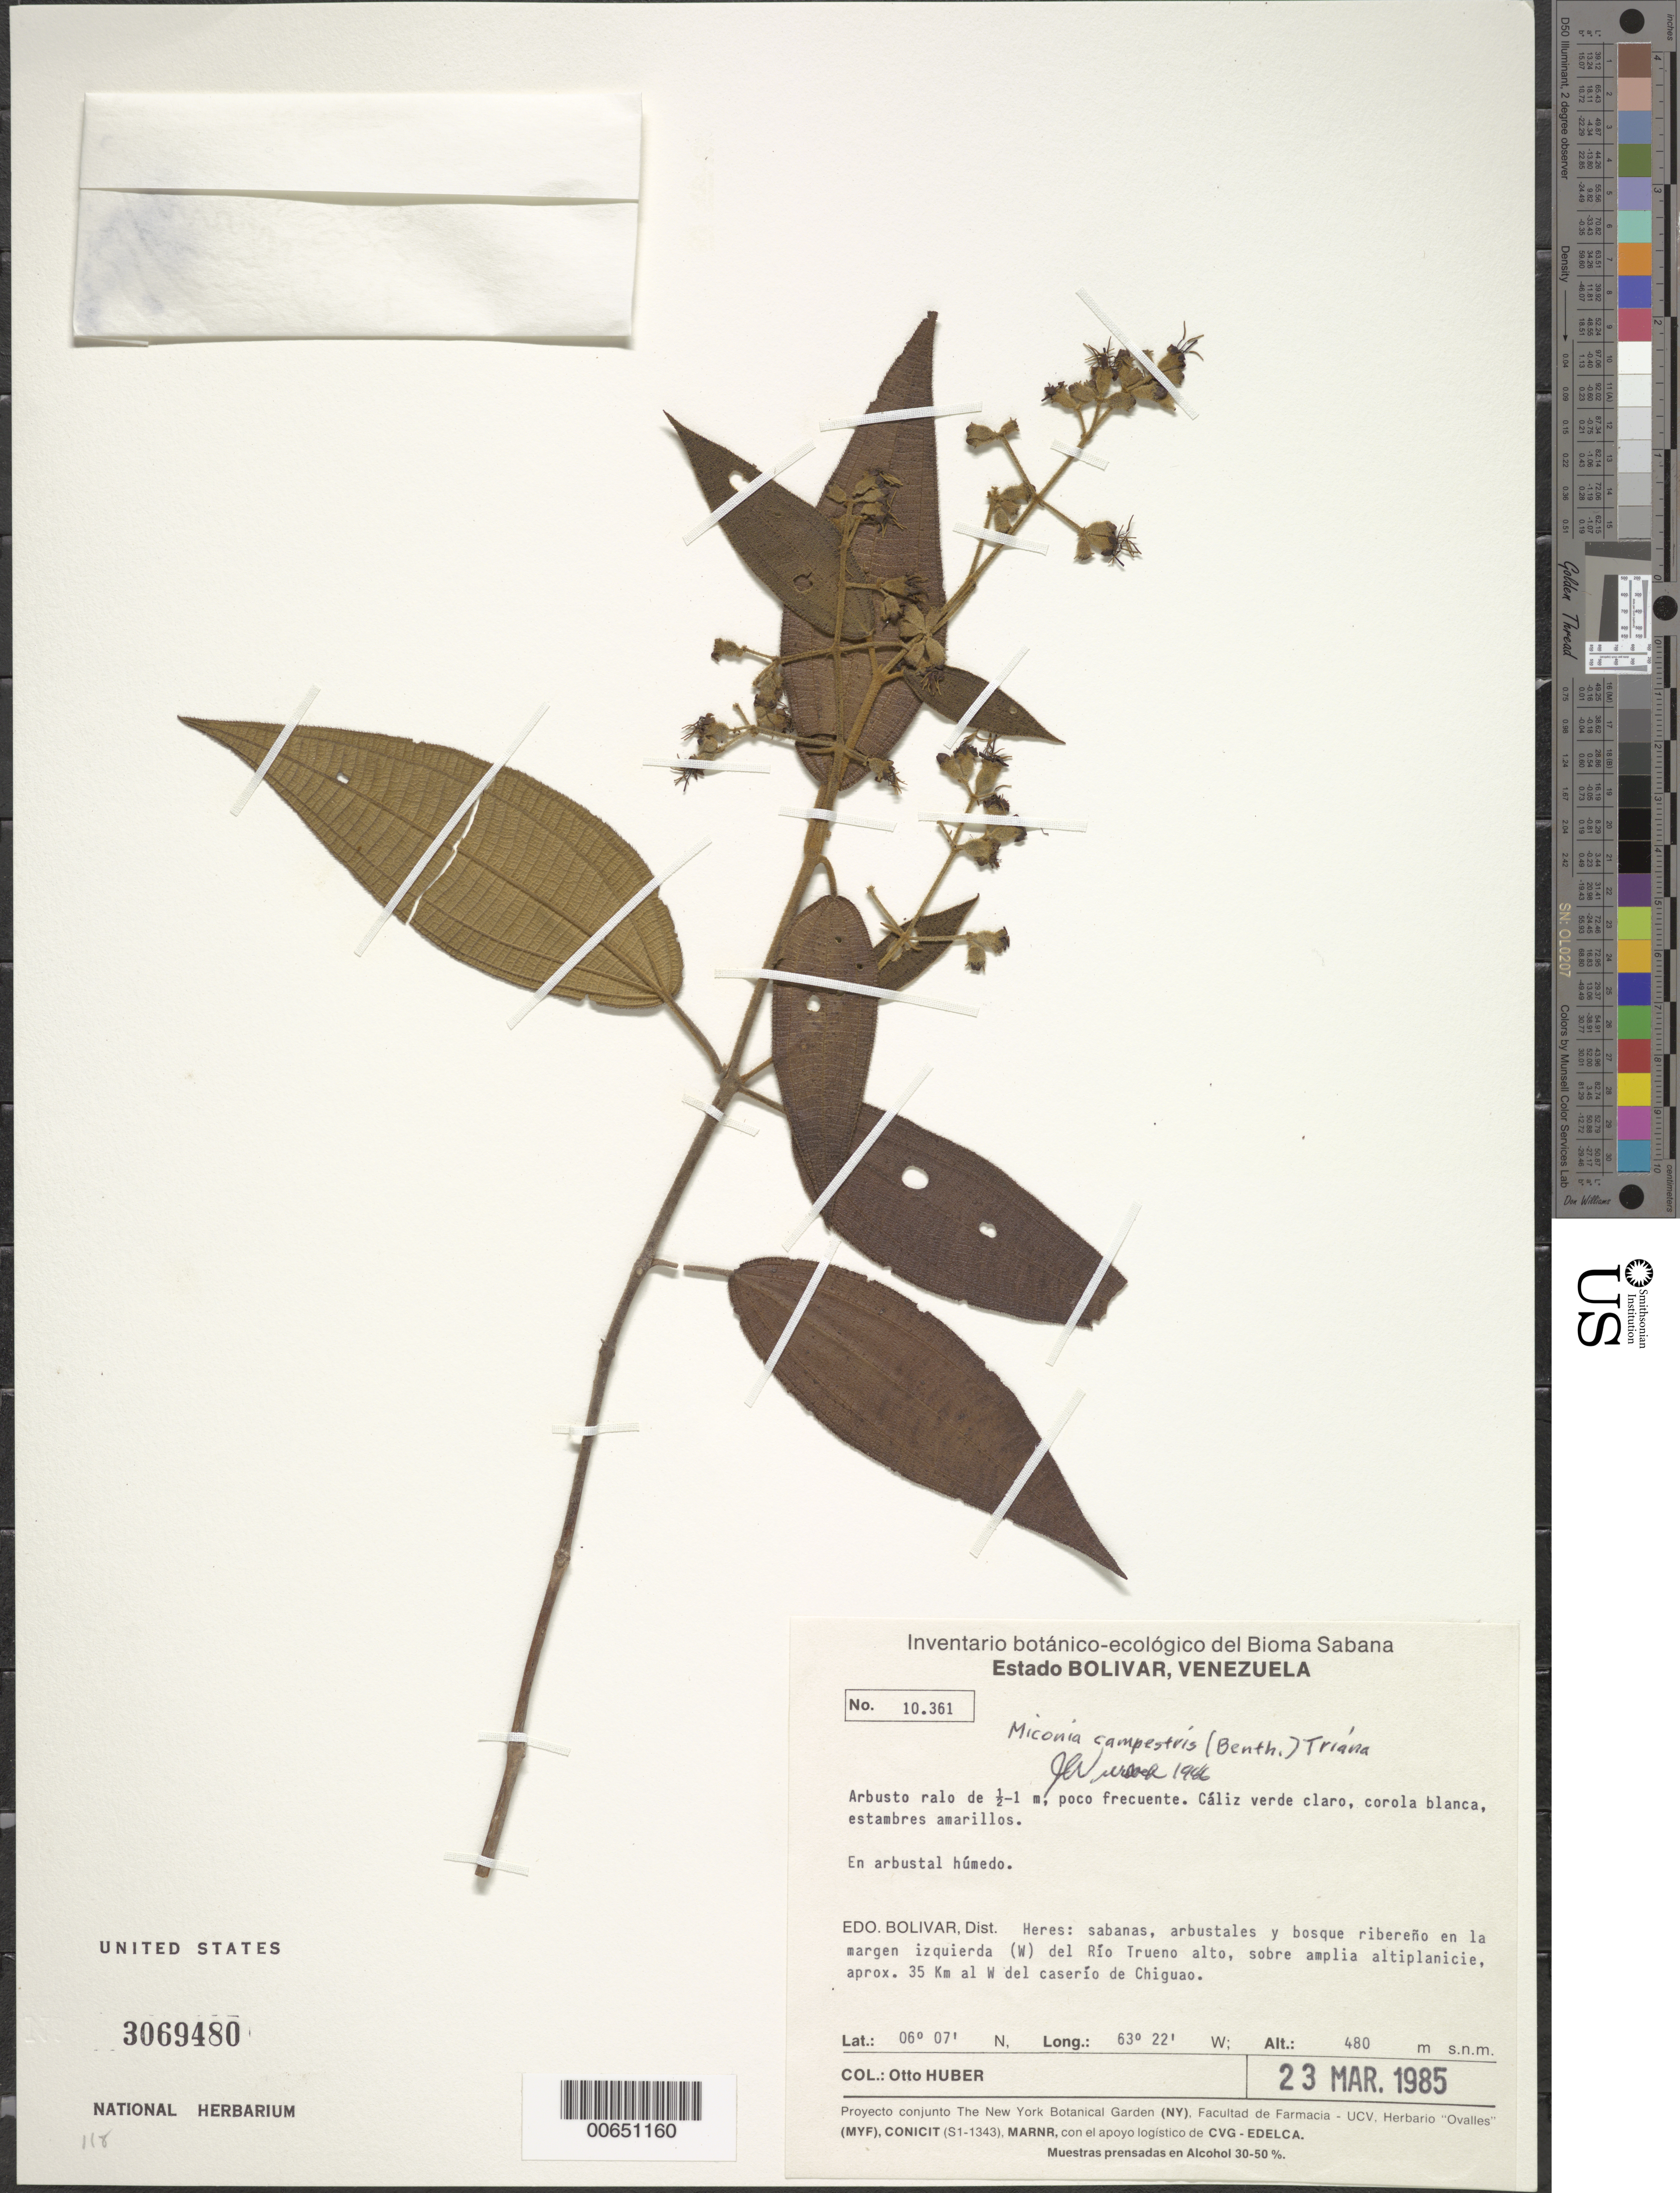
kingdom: Plantae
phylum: Tracheophyta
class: Magnoliopsida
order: Myrtales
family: Melastomataceae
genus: Miconia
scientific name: Miconia campestris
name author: (Benth.) Triana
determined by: Wurdack, John J., (US), US (UNITED STATES)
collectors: O. Huber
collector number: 10361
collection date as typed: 23-Mar-85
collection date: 1985-03-23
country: Venezuela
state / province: Bolívar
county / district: Heres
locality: Río Trueno, 35 km W del caserío de Chiguao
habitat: Sabanas, arbustales y bosque ribereno en la margen izquierda, sobre amplia altiplanicie; en arbustal humedo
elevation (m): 480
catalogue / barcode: US 3069480